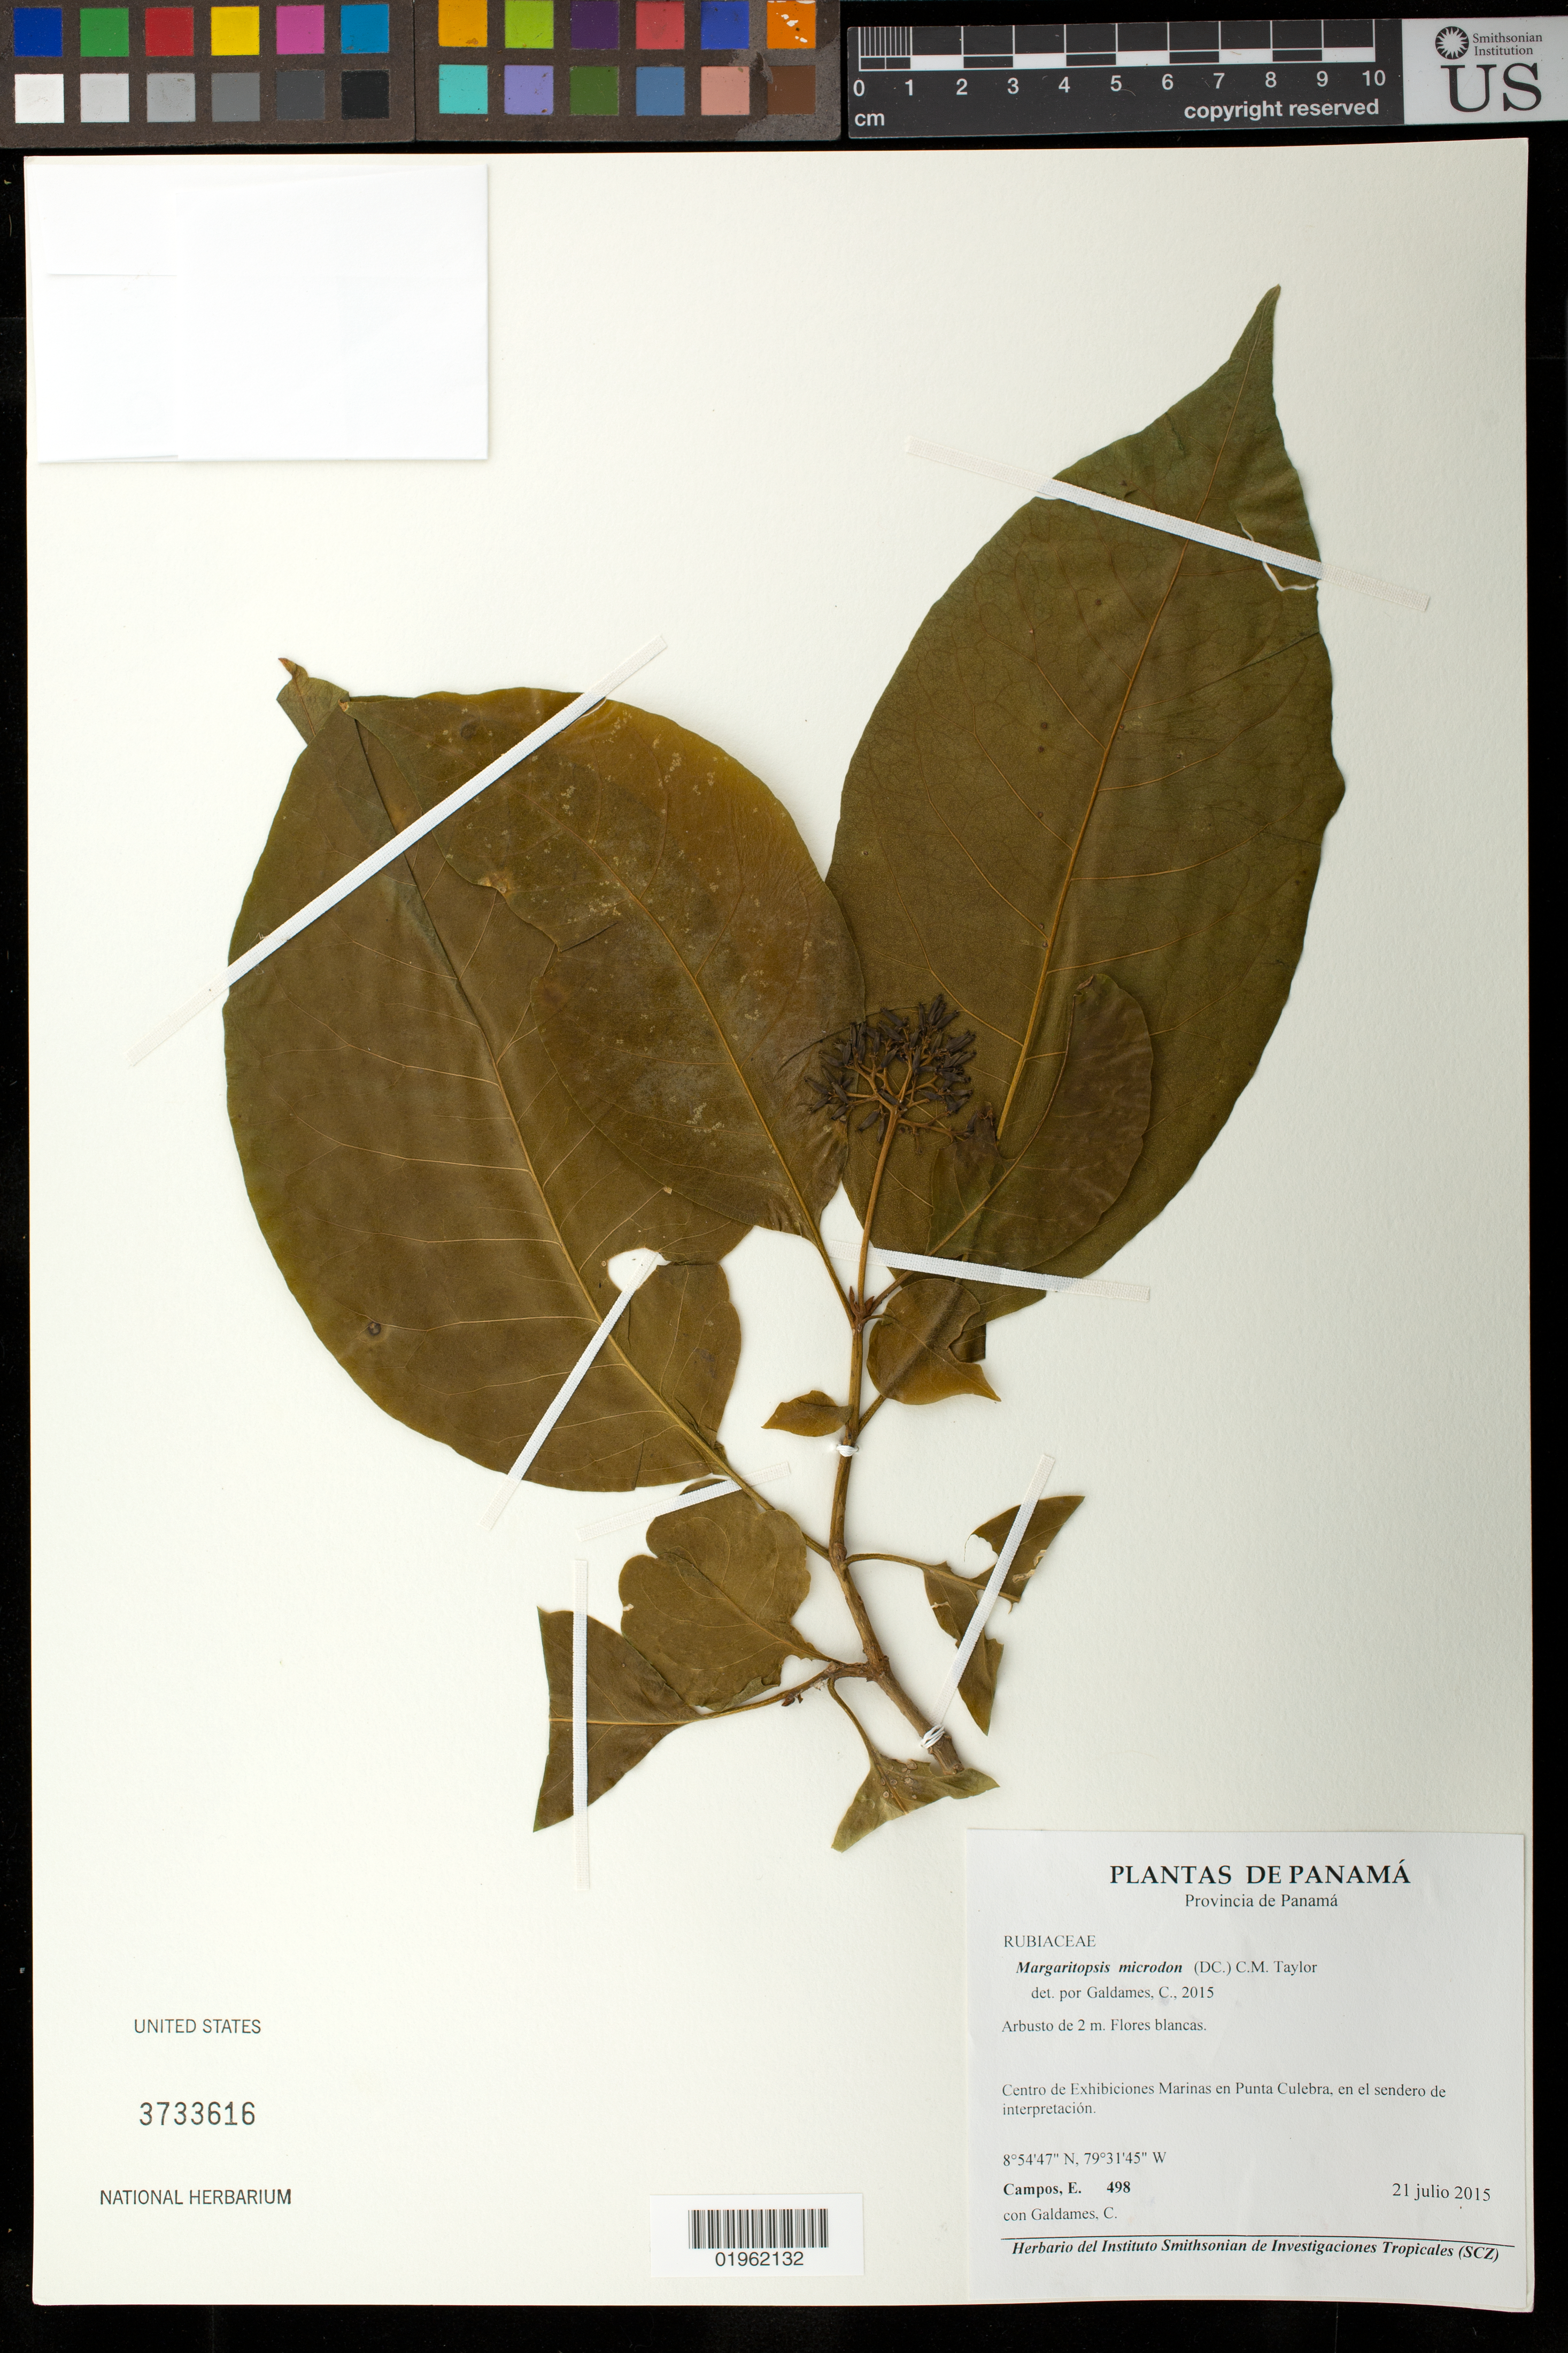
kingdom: Plantae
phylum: Tracheophyta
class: Magnoliopsida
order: Gentianales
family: Rubiaceae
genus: Margaritopsis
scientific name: Margaritopsis microdon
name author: (DC.) C.M. Taylor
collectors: E. Campos & C. Galdames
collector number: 498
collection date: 2015-07-21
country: Panama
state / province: Colón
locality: Centro de Exhibiciones Marinas en Punta Culebra, en el sendero de interpretación.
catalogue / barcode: US 3733616